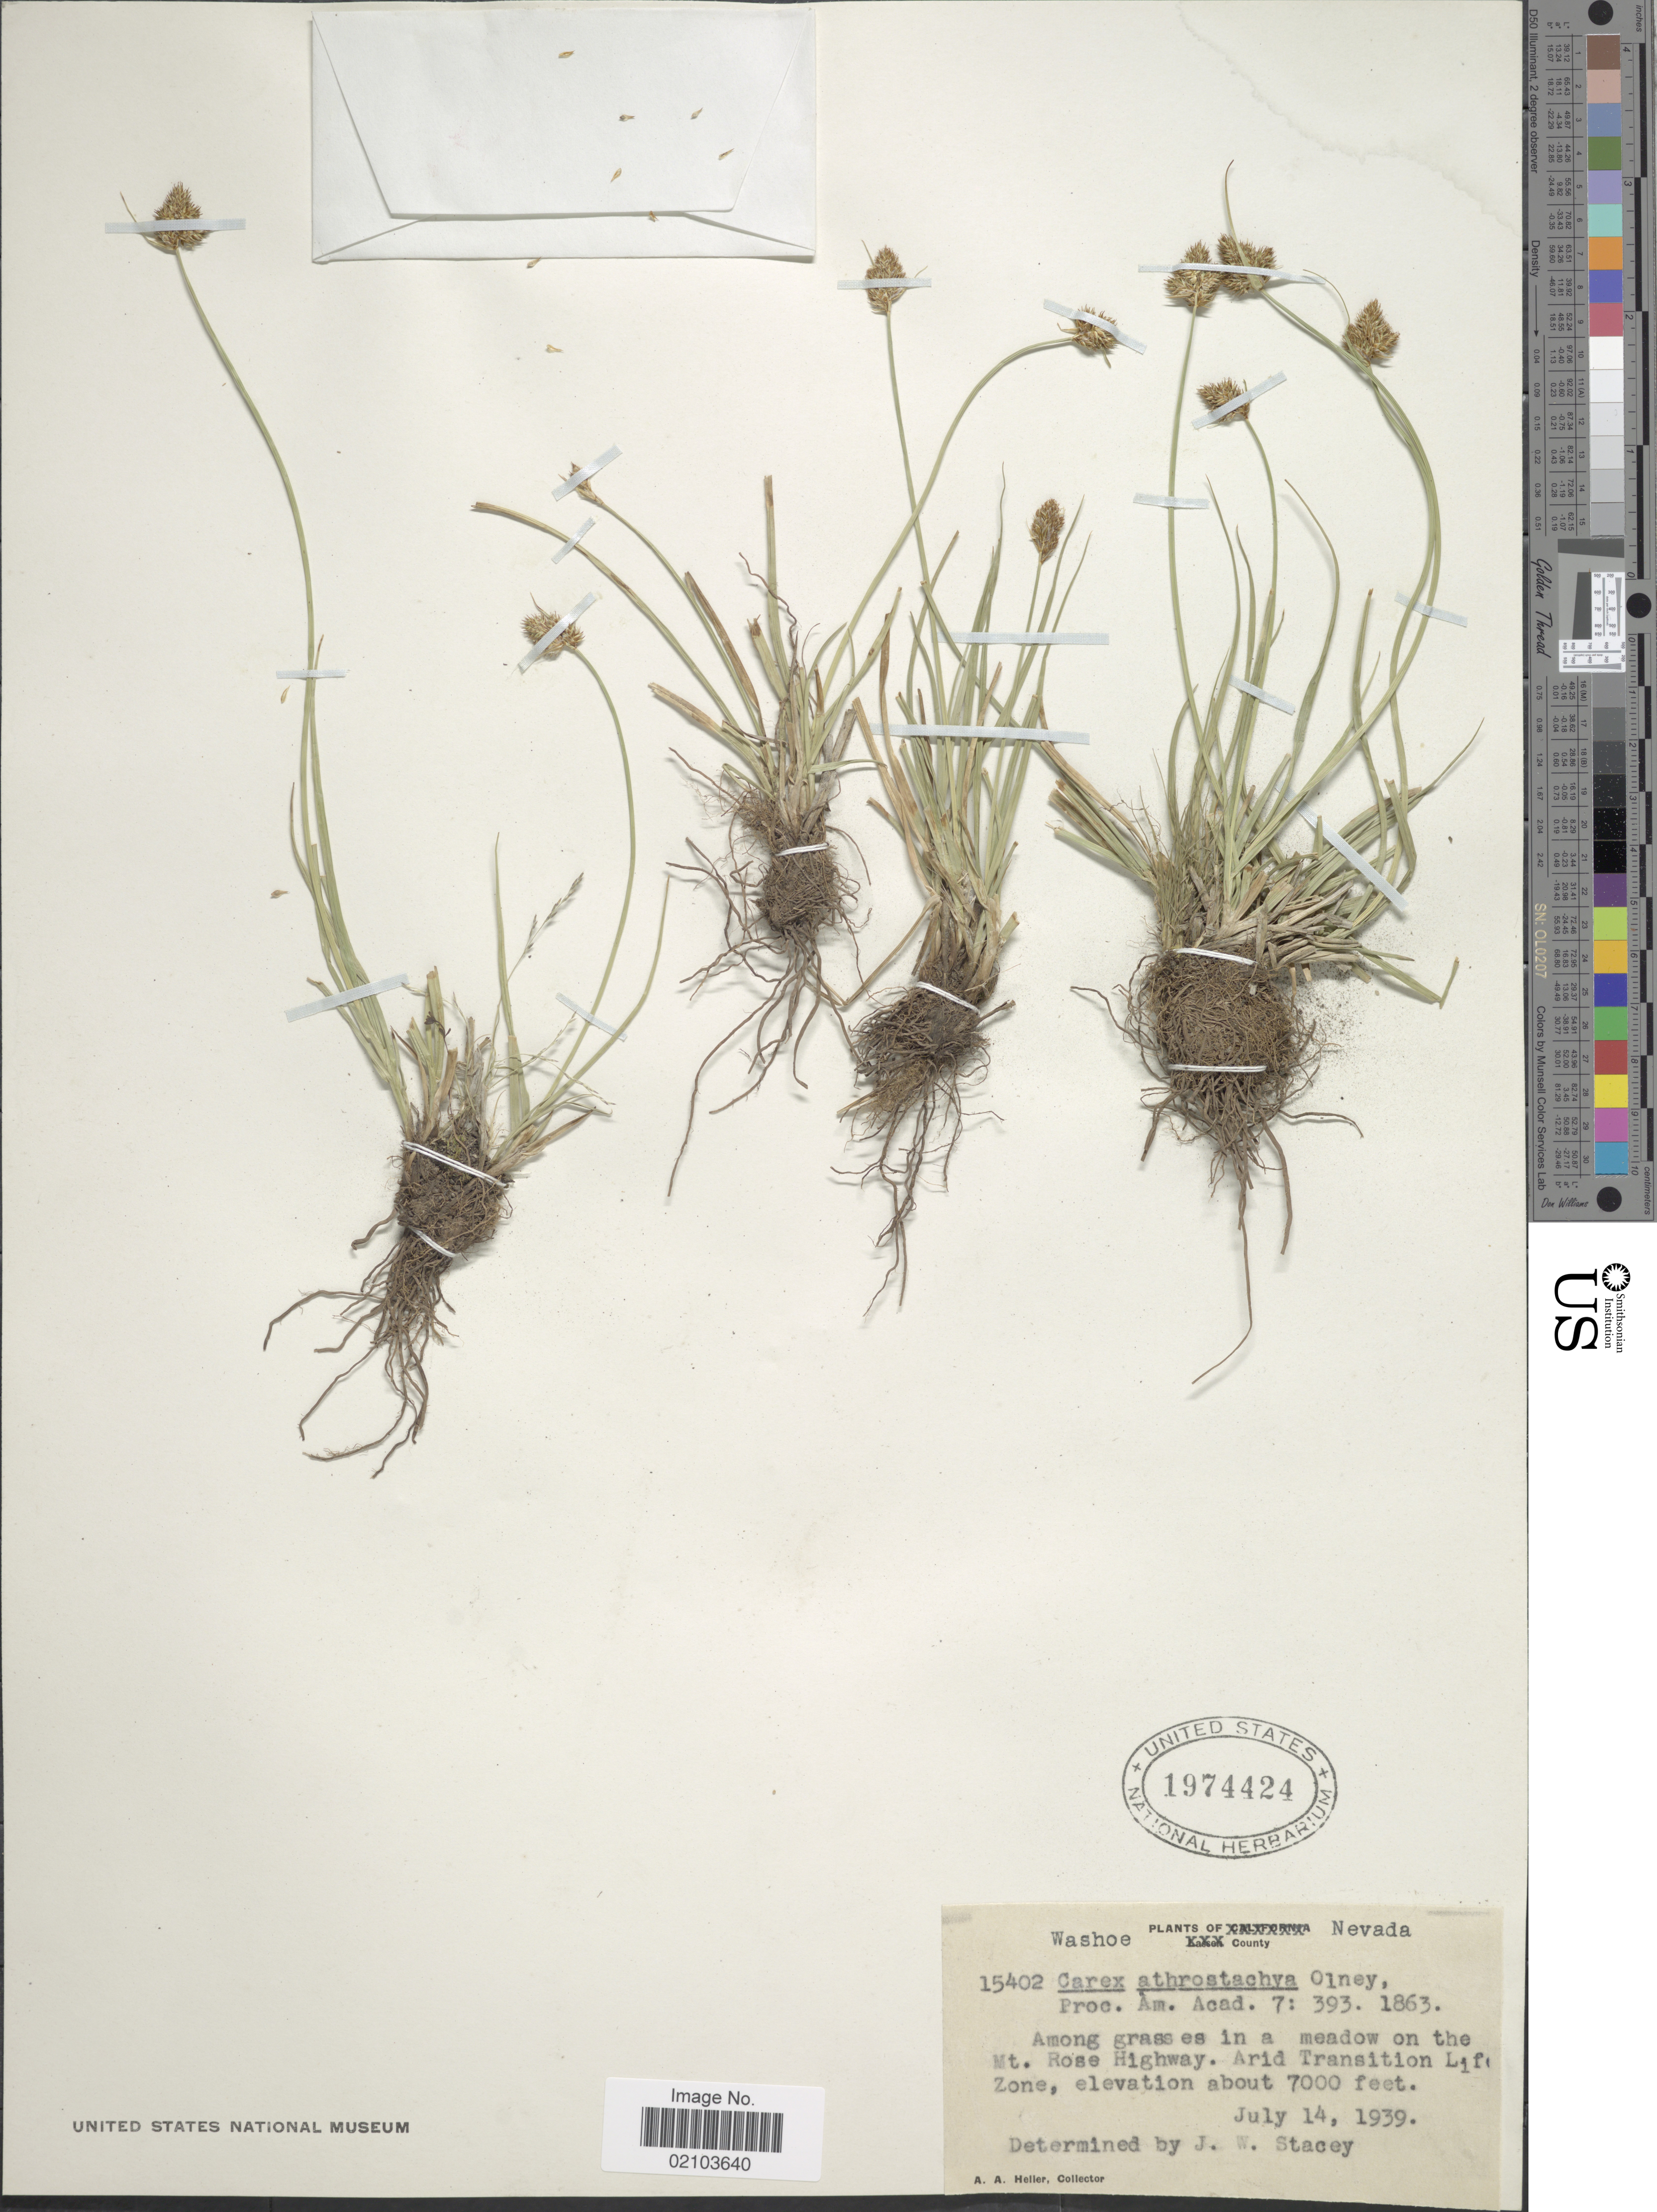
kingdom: Plantae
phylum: Tracheophyta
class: Liliopsida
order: Poales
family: Cyperaceae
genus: Carex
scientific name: Carex athrostachya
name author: Olney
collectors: A. A. Heller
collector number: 15402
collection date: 1939-07-14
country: United States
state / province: Nevada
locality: Washoe County, Mt. Rose Highway. Arid Transition Life Zone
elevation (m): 2134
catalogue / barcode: US 1974424